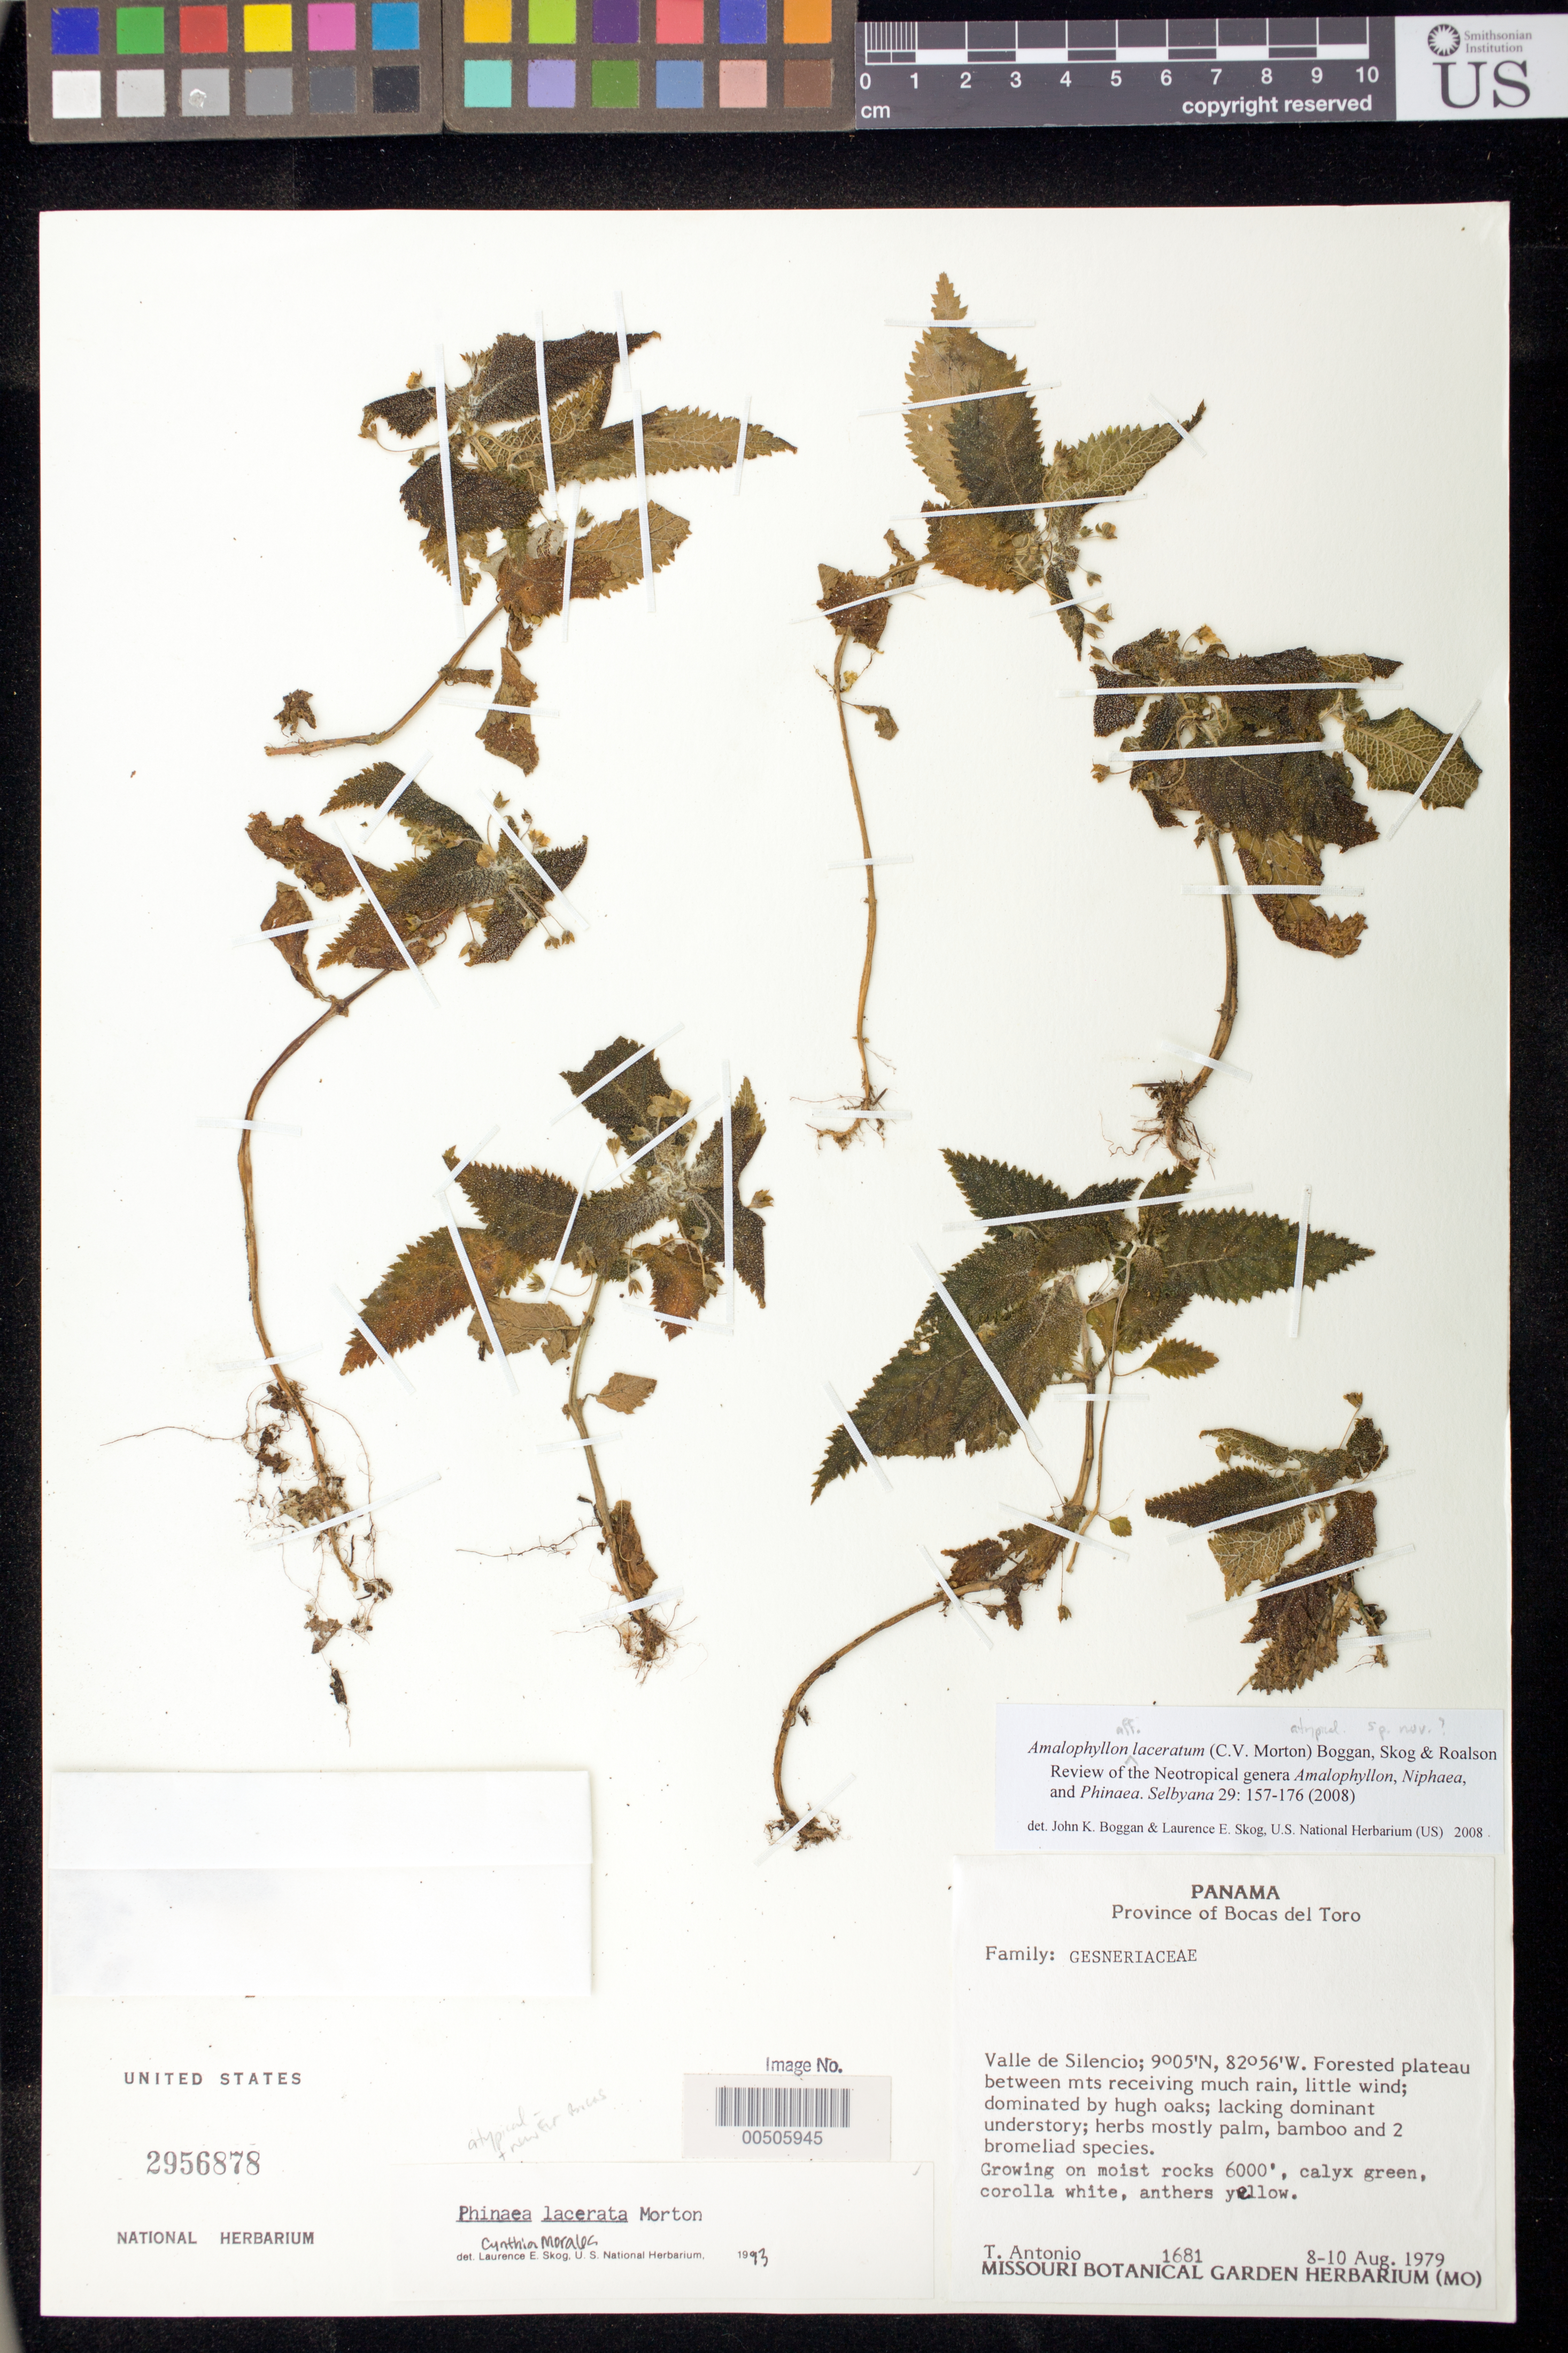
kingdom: Plantae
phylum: Tracheophyta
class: Magnoliopsida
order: Lamiales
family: Gesneriaceae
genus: Amalophyllon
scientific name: Amalophyllon laceratum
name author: (C.V. Morton) Boggan et al.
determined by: Boggan, J. K.; Skog, L. E.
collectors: T. Antonio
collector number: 1681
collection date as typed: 8-10 Aug 1979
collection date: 1979-08-08/1979-08-10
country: Panama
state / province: Bocas del Toro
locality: Valle del Silencio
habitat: Forested plateau between mts receiving much rain, little wind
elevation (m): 1829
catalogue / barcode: US 2956878